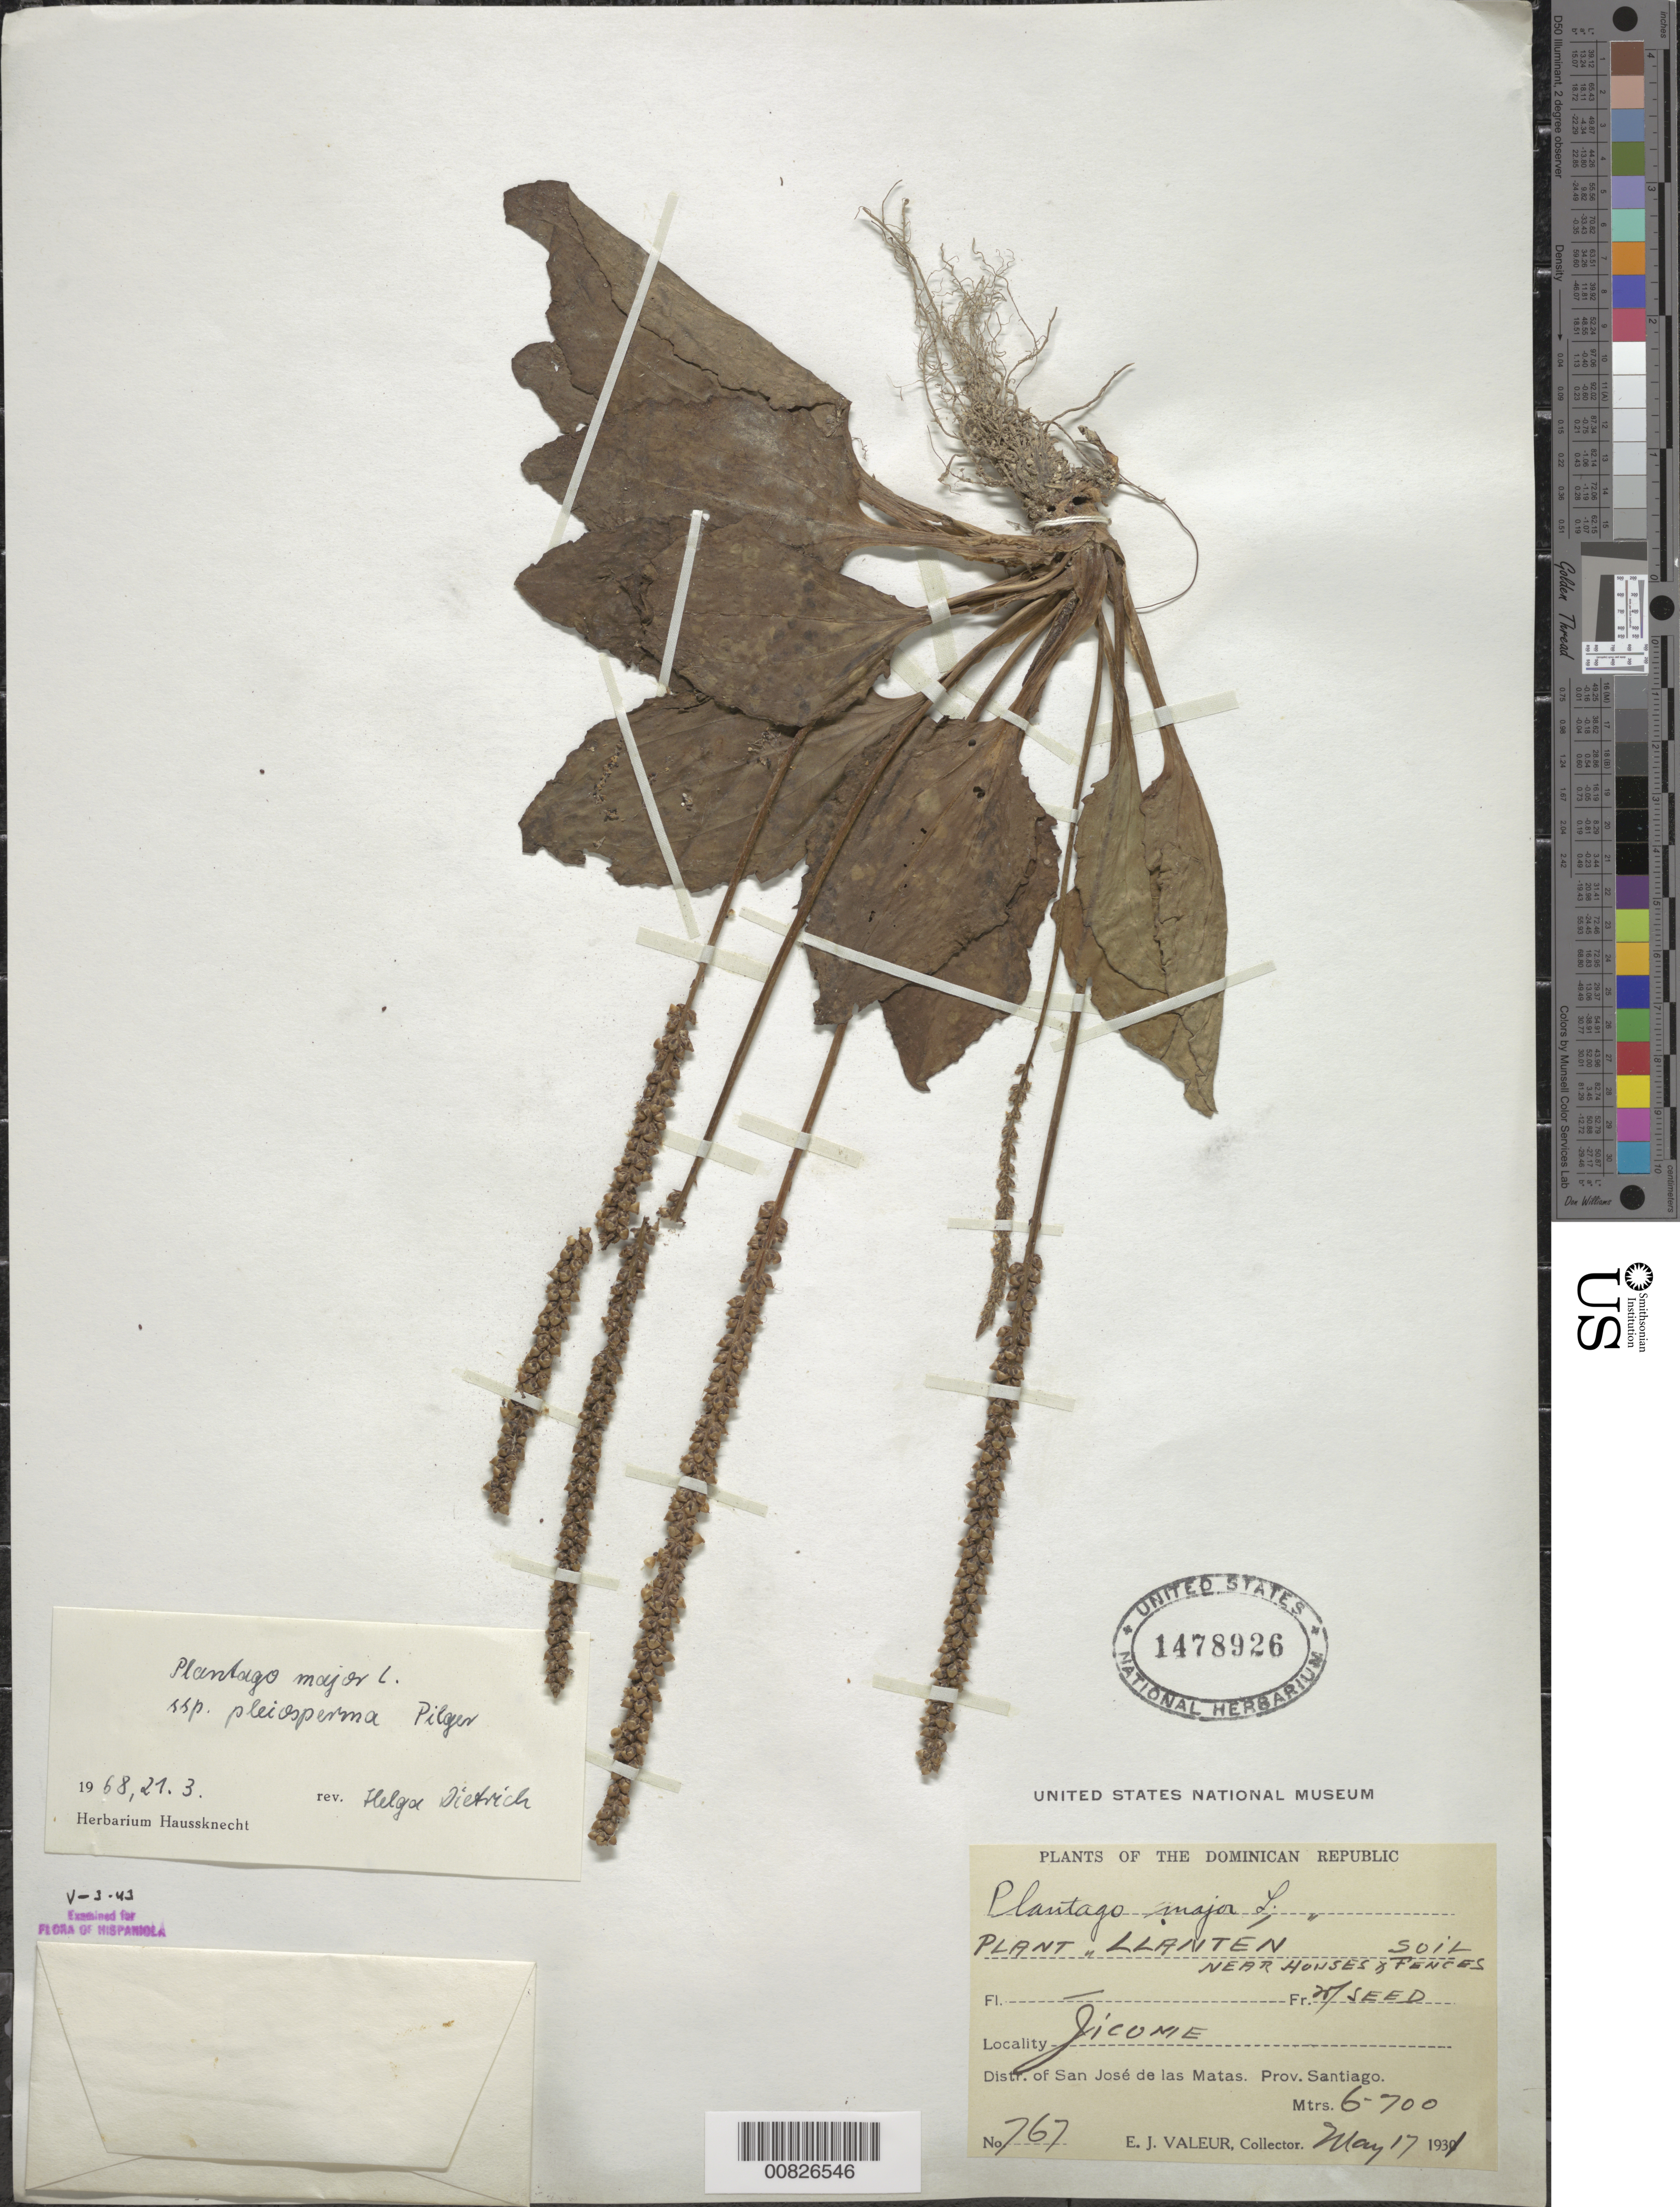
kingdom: Plantae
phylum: Tracheophyta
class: Magnoliopsida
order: Lamiales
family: Plantaginaceae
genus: Plantago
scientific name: Plantago major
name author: L.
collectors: E. Valeur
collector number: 767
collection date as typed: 17 May 1931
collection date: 1931-05-17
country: Dominican Republic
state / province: Santiago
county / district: San José de las Matas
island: Hispaniola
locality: Jicomé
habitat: Soil, near houses and fences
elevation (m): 600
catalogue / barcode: US 1478926